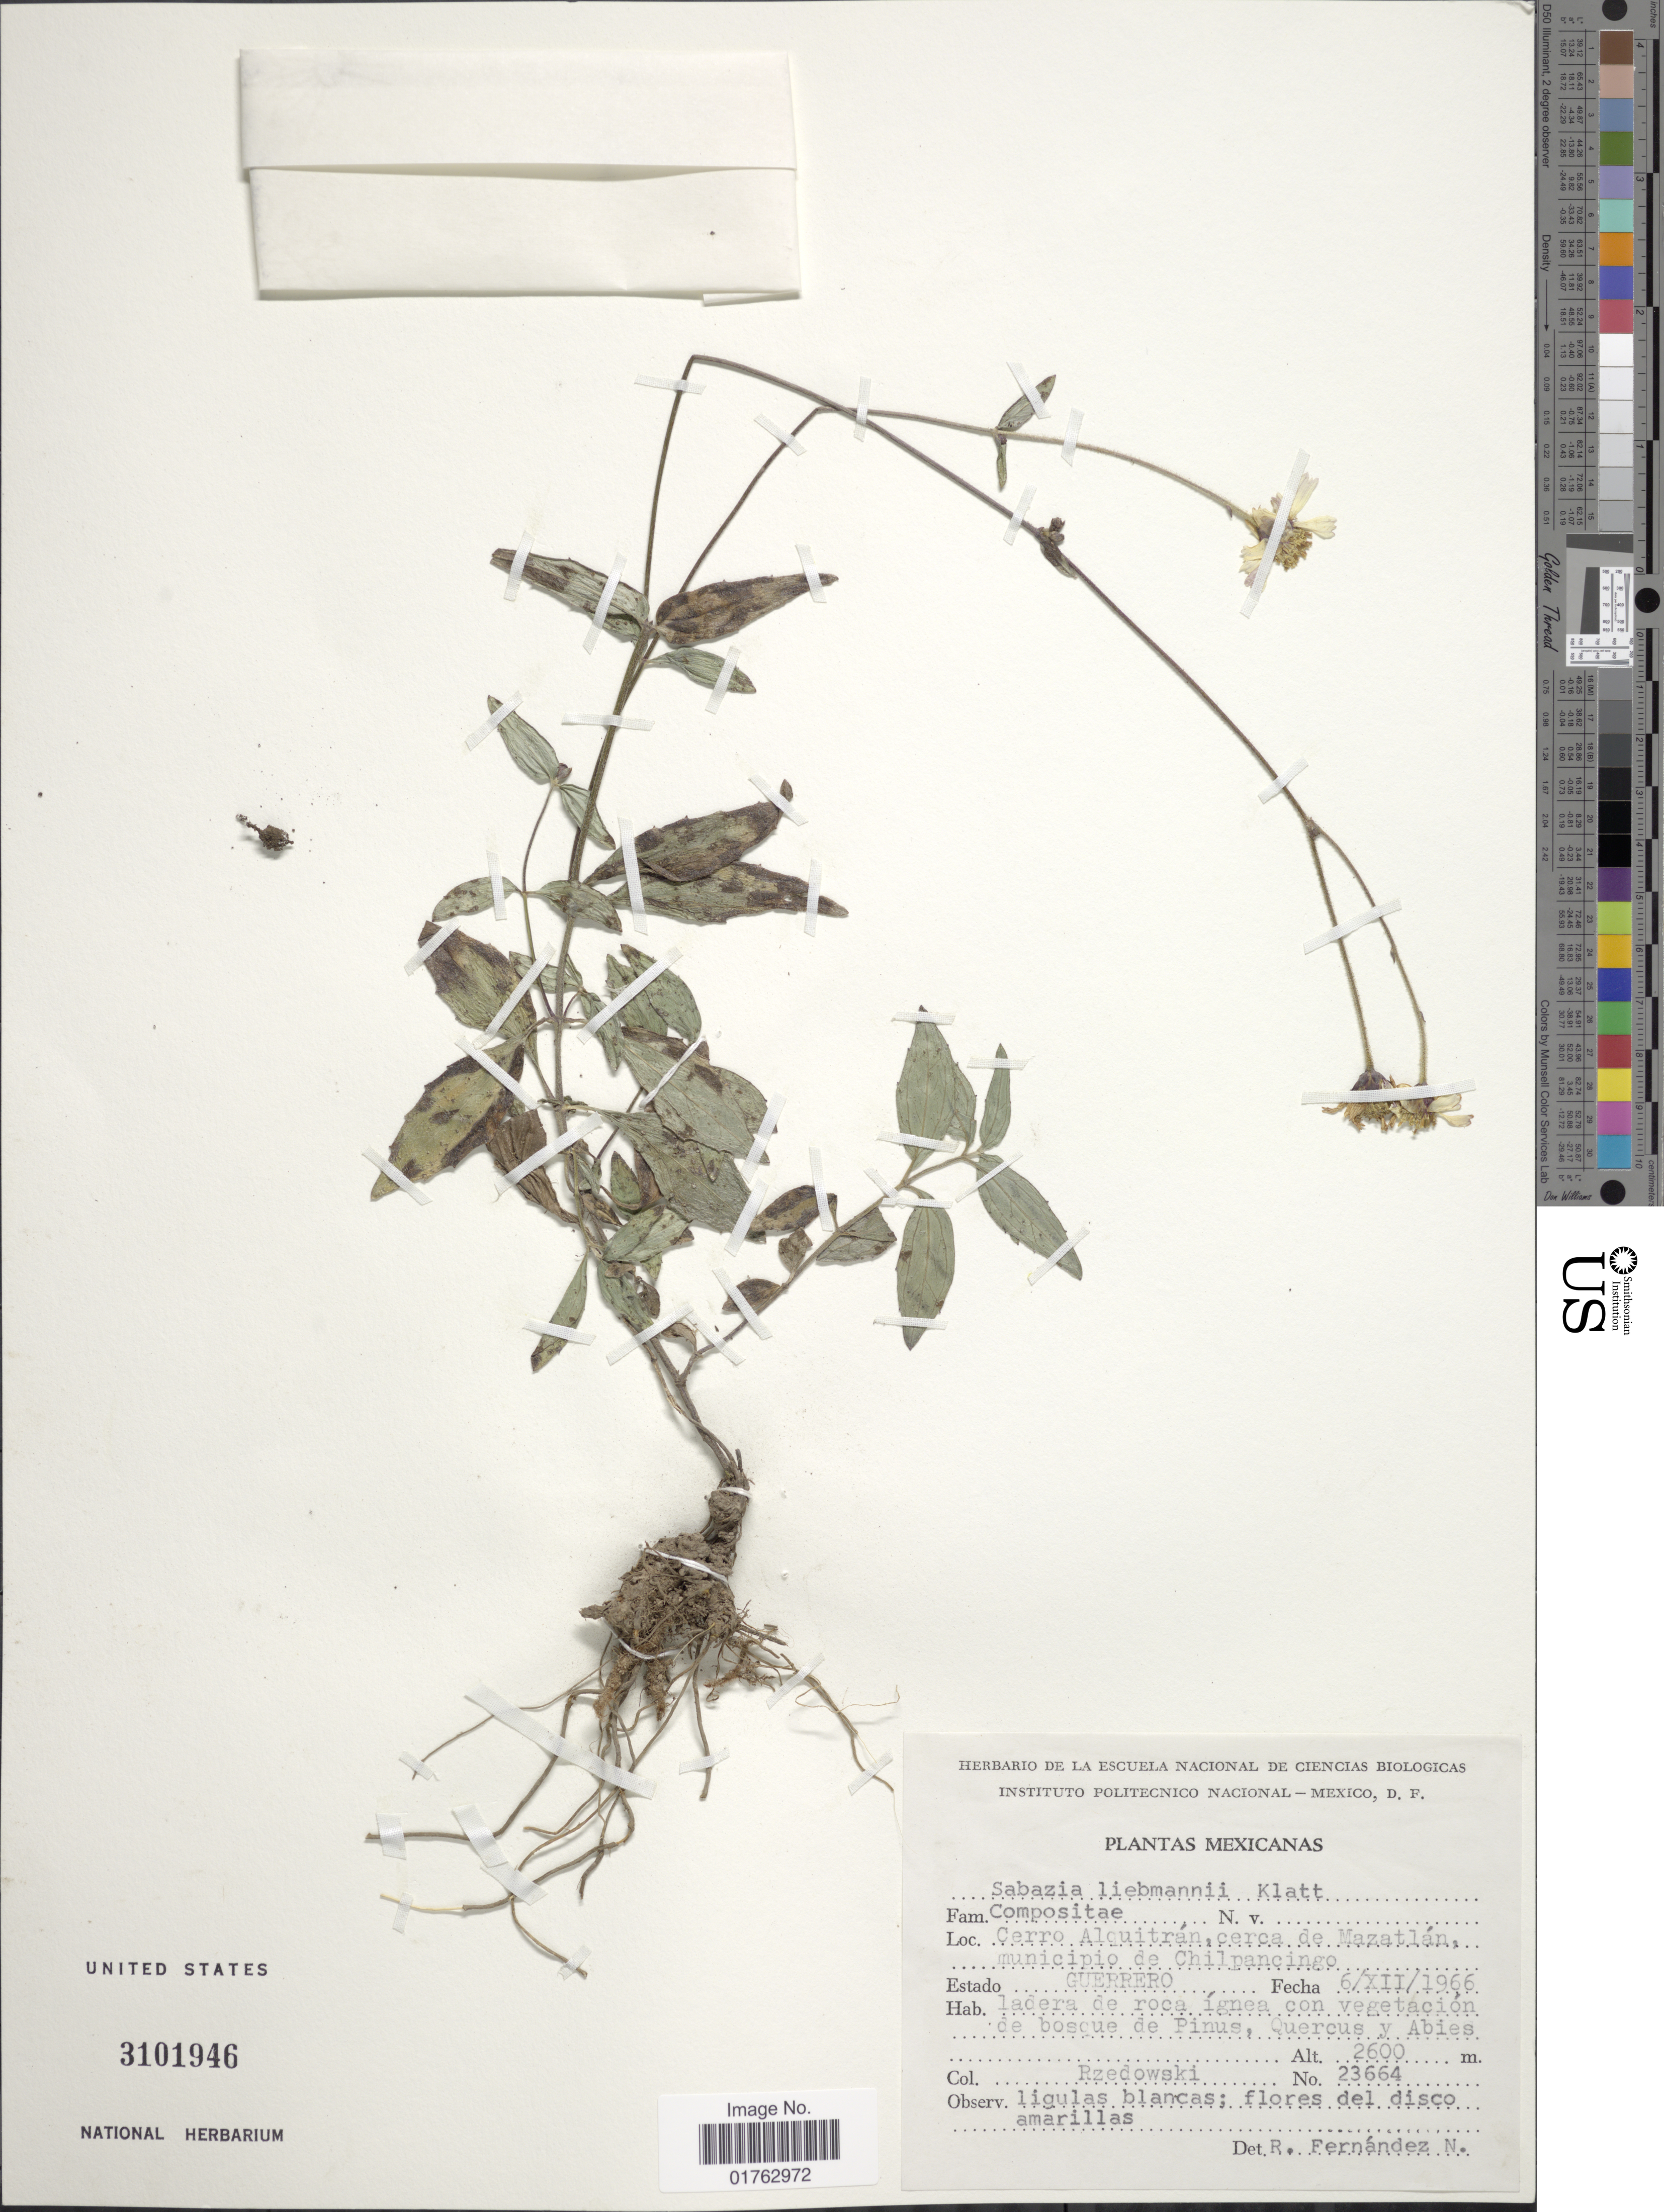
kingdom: Plantae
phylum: Tracheophyta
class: Magnoliopsida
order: Asterales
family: Asteraceae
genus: Sabazia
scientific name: Sabazia liebmannii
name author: Klatt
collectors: Rzedowski, --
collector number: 23664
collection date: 1966-12-06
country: Mexico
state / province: Guerrero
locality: Cerro Alquitran, cerca de Mazatlan, municipio de Chilpancingo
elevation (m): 2600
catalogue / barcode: US 3101946